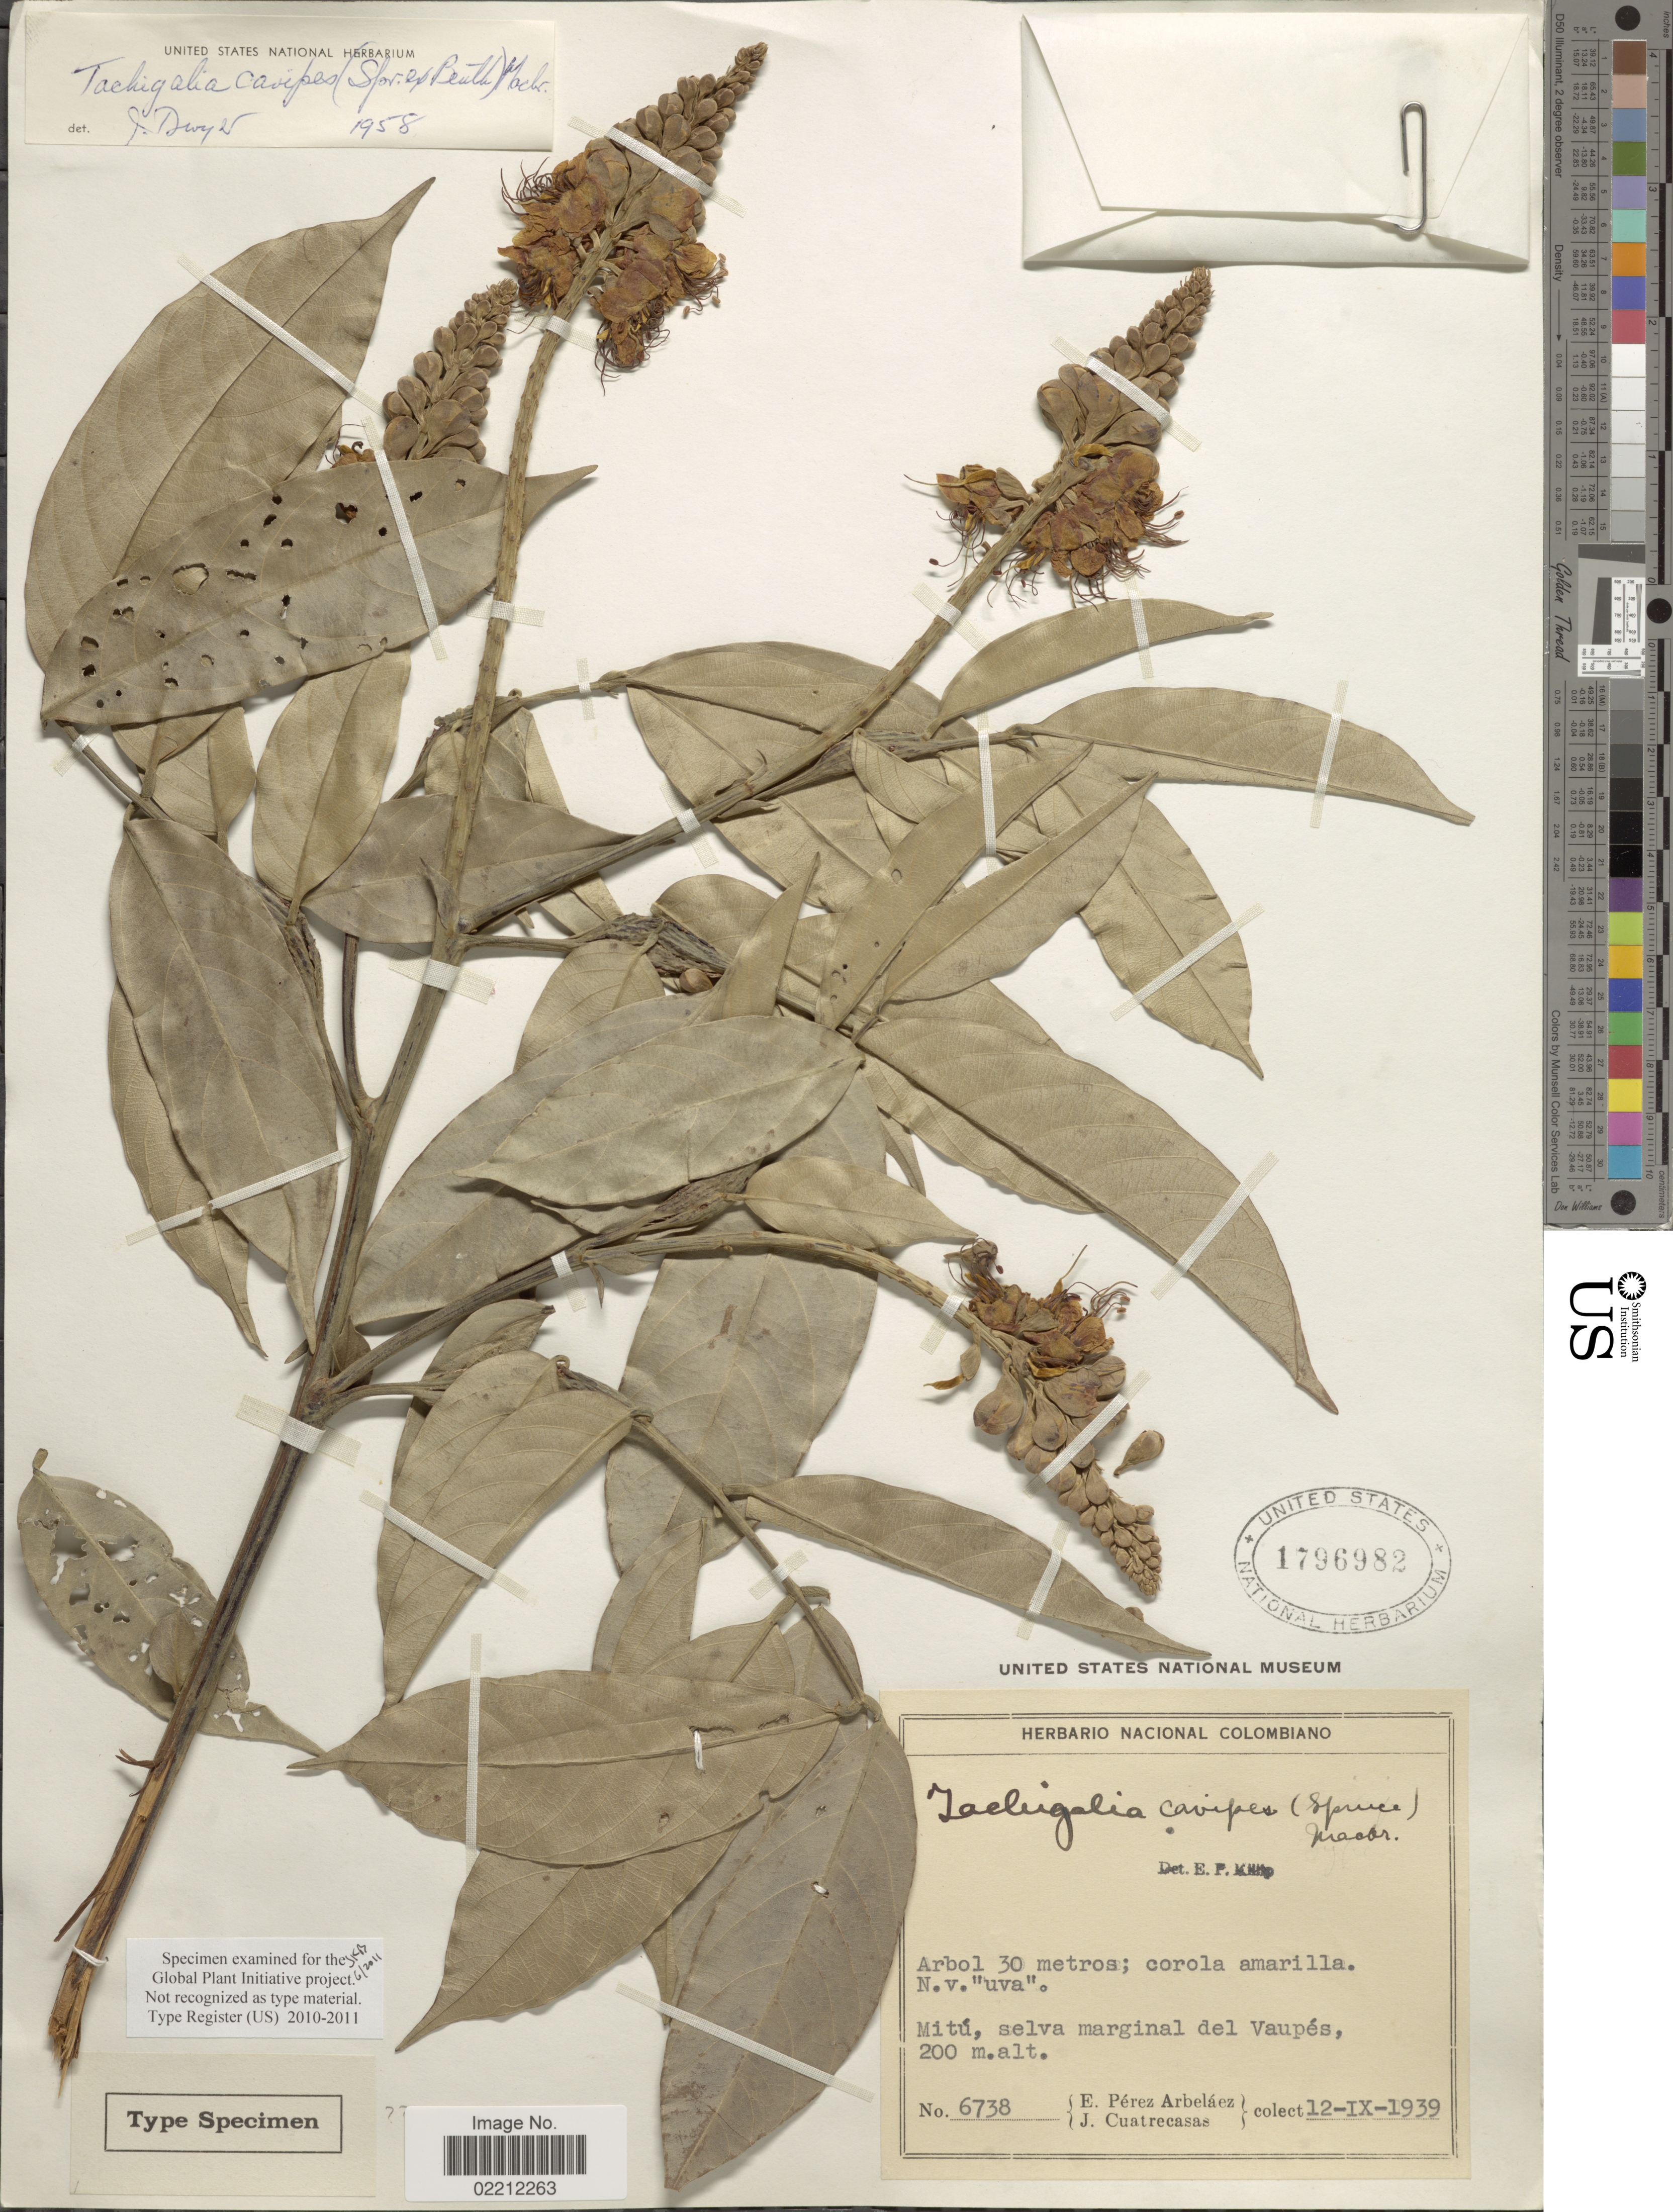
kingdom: Plantae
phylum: Tracheophyta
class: Magnoliopsida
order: Fabales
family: Fabaceae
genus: Tachigali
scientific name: Tachigali cavipes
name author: (Benth. ex Spruce) J.F. Macbr.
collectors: E. Pérez Arbeláez & J. Cuatrecasas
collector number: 6738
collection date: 1939-09-12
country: Colombia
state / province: Vaupés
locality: Mitu, selva marginal del Vaupes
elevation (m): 200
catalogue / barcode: US 1796982